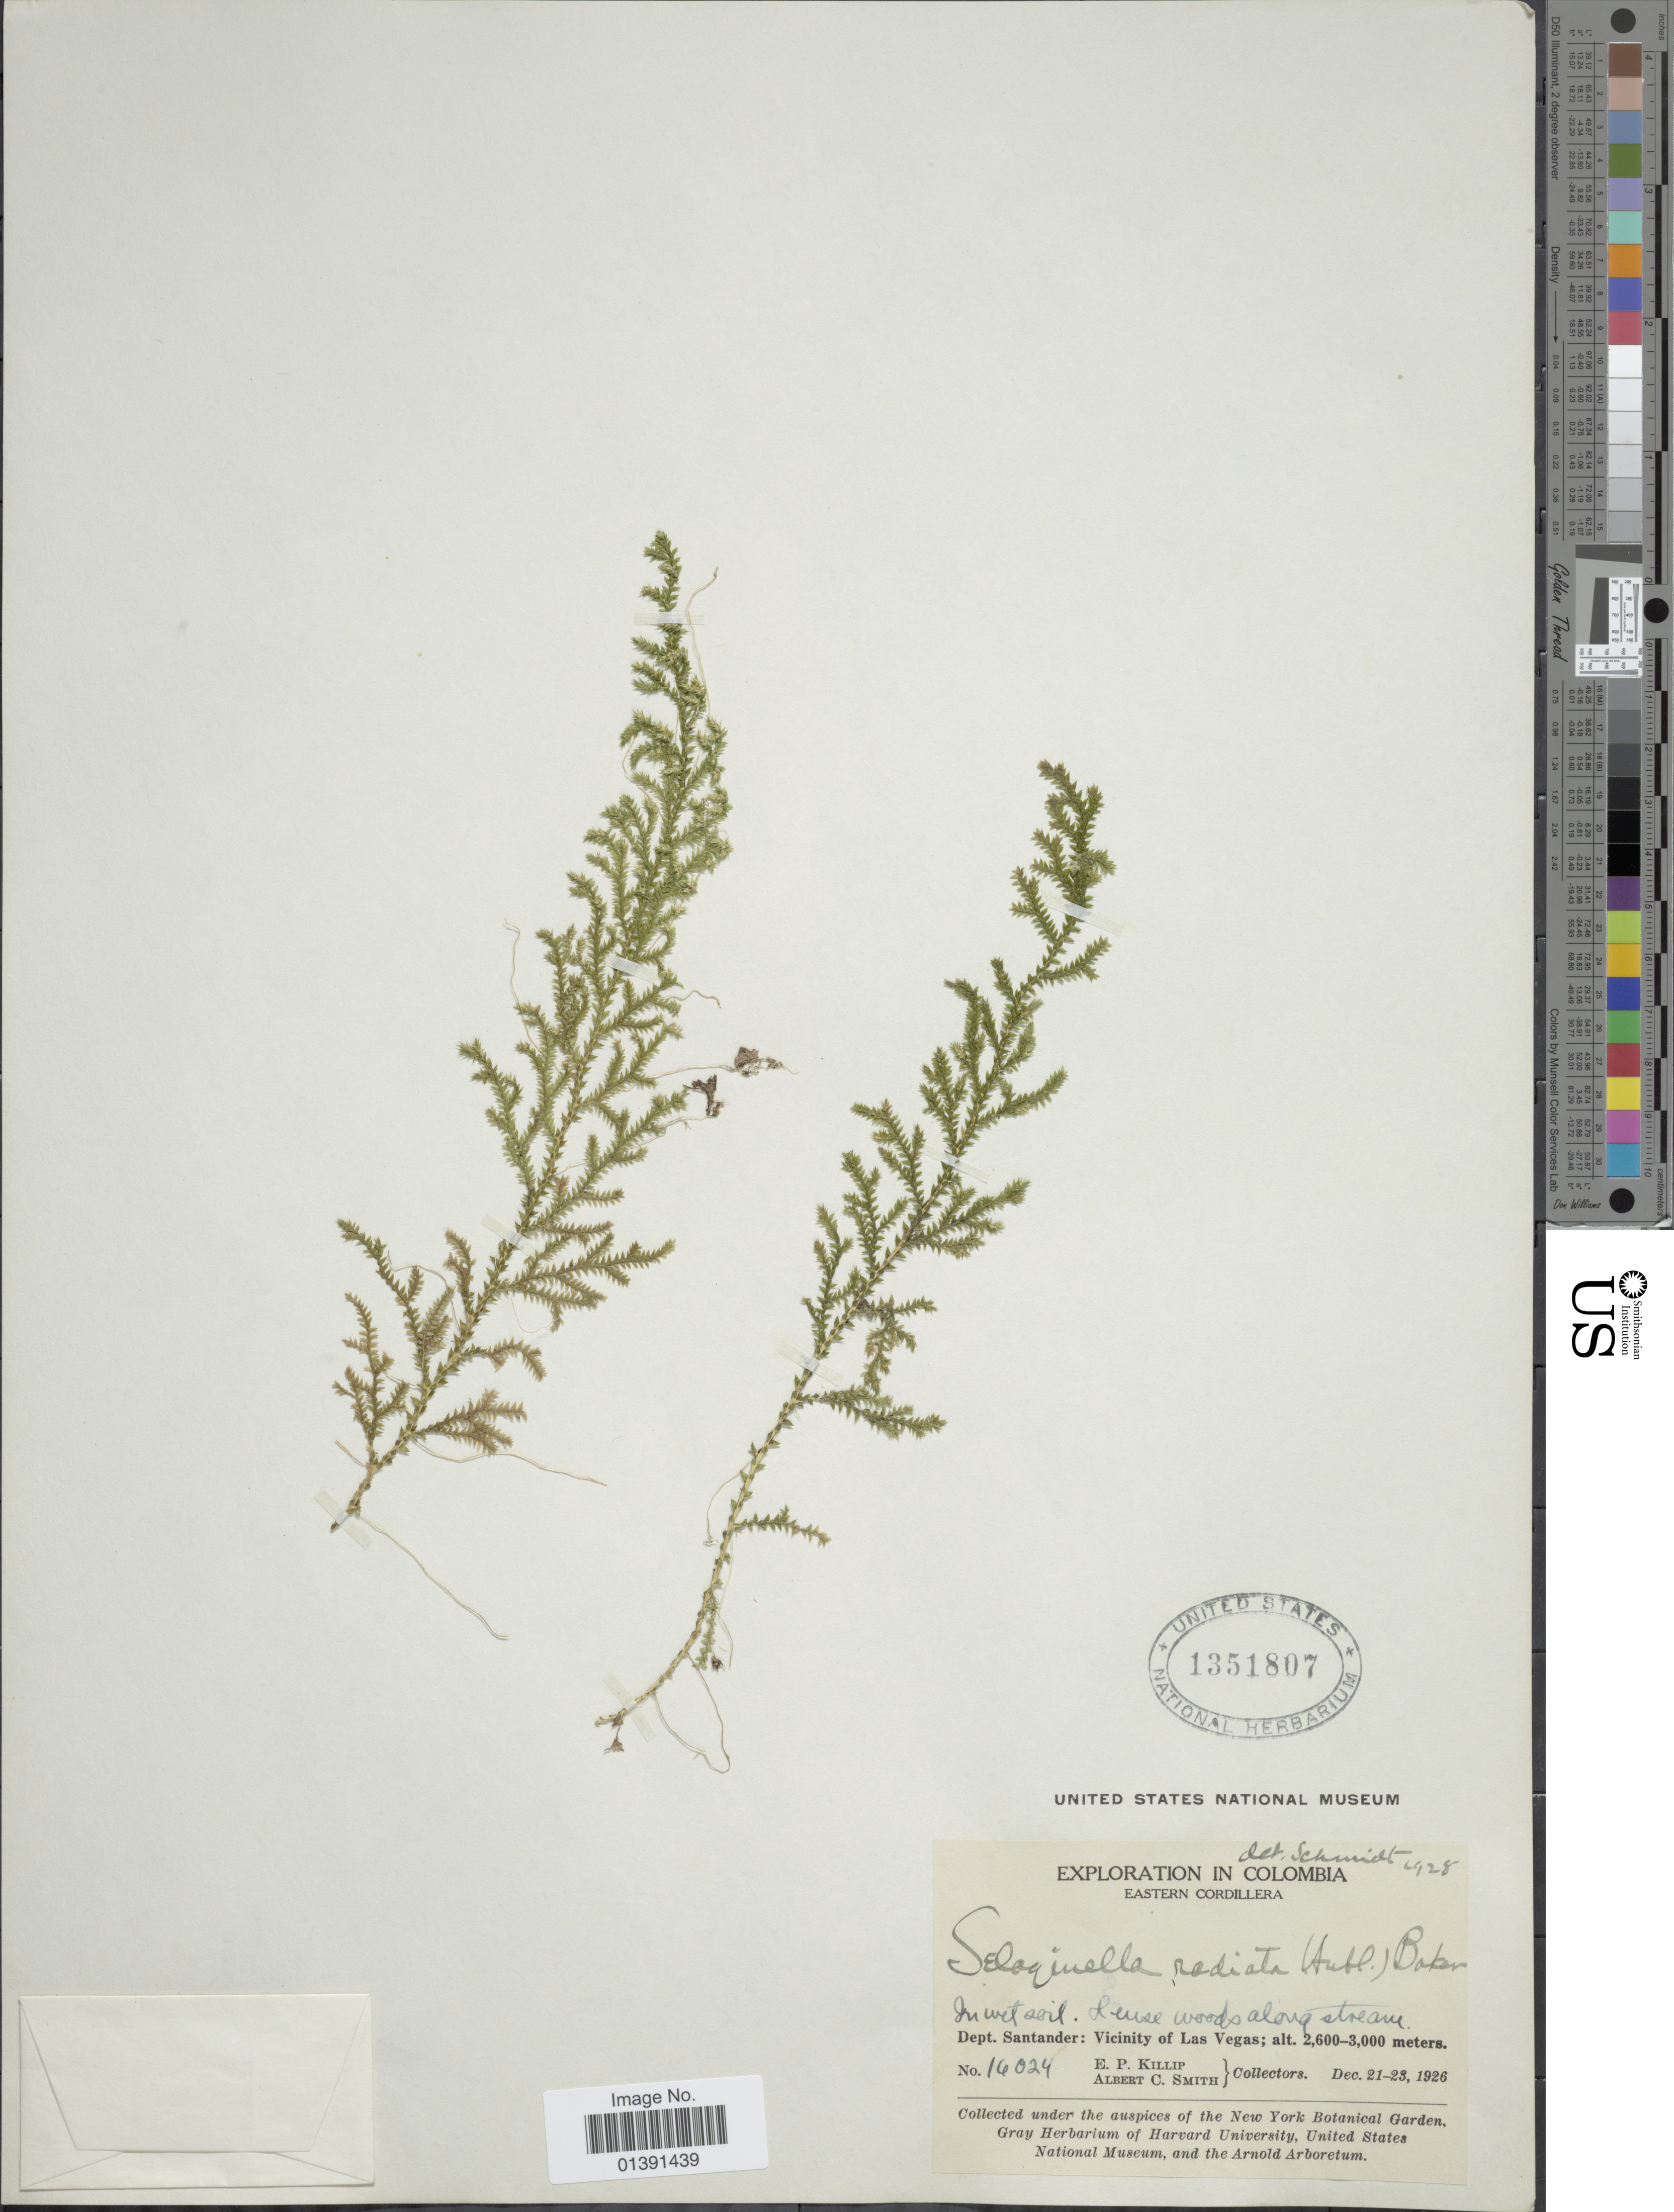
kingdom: Plantae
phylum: Tracheophyta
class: Lycopodiopsida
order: Selaginellales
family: Selaginellaceae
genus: Selaginella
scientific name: Selaginella novae-hollandiae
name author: (Sw.) Spring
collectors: E. P. Killip & A. C. Smith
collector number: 16024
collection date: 1926-12-21/1926-12-23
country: Colombia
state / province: Santander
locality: Eastern Cordillera, Vicinity of las Vegas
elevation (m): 2600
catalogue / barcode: US 1351807